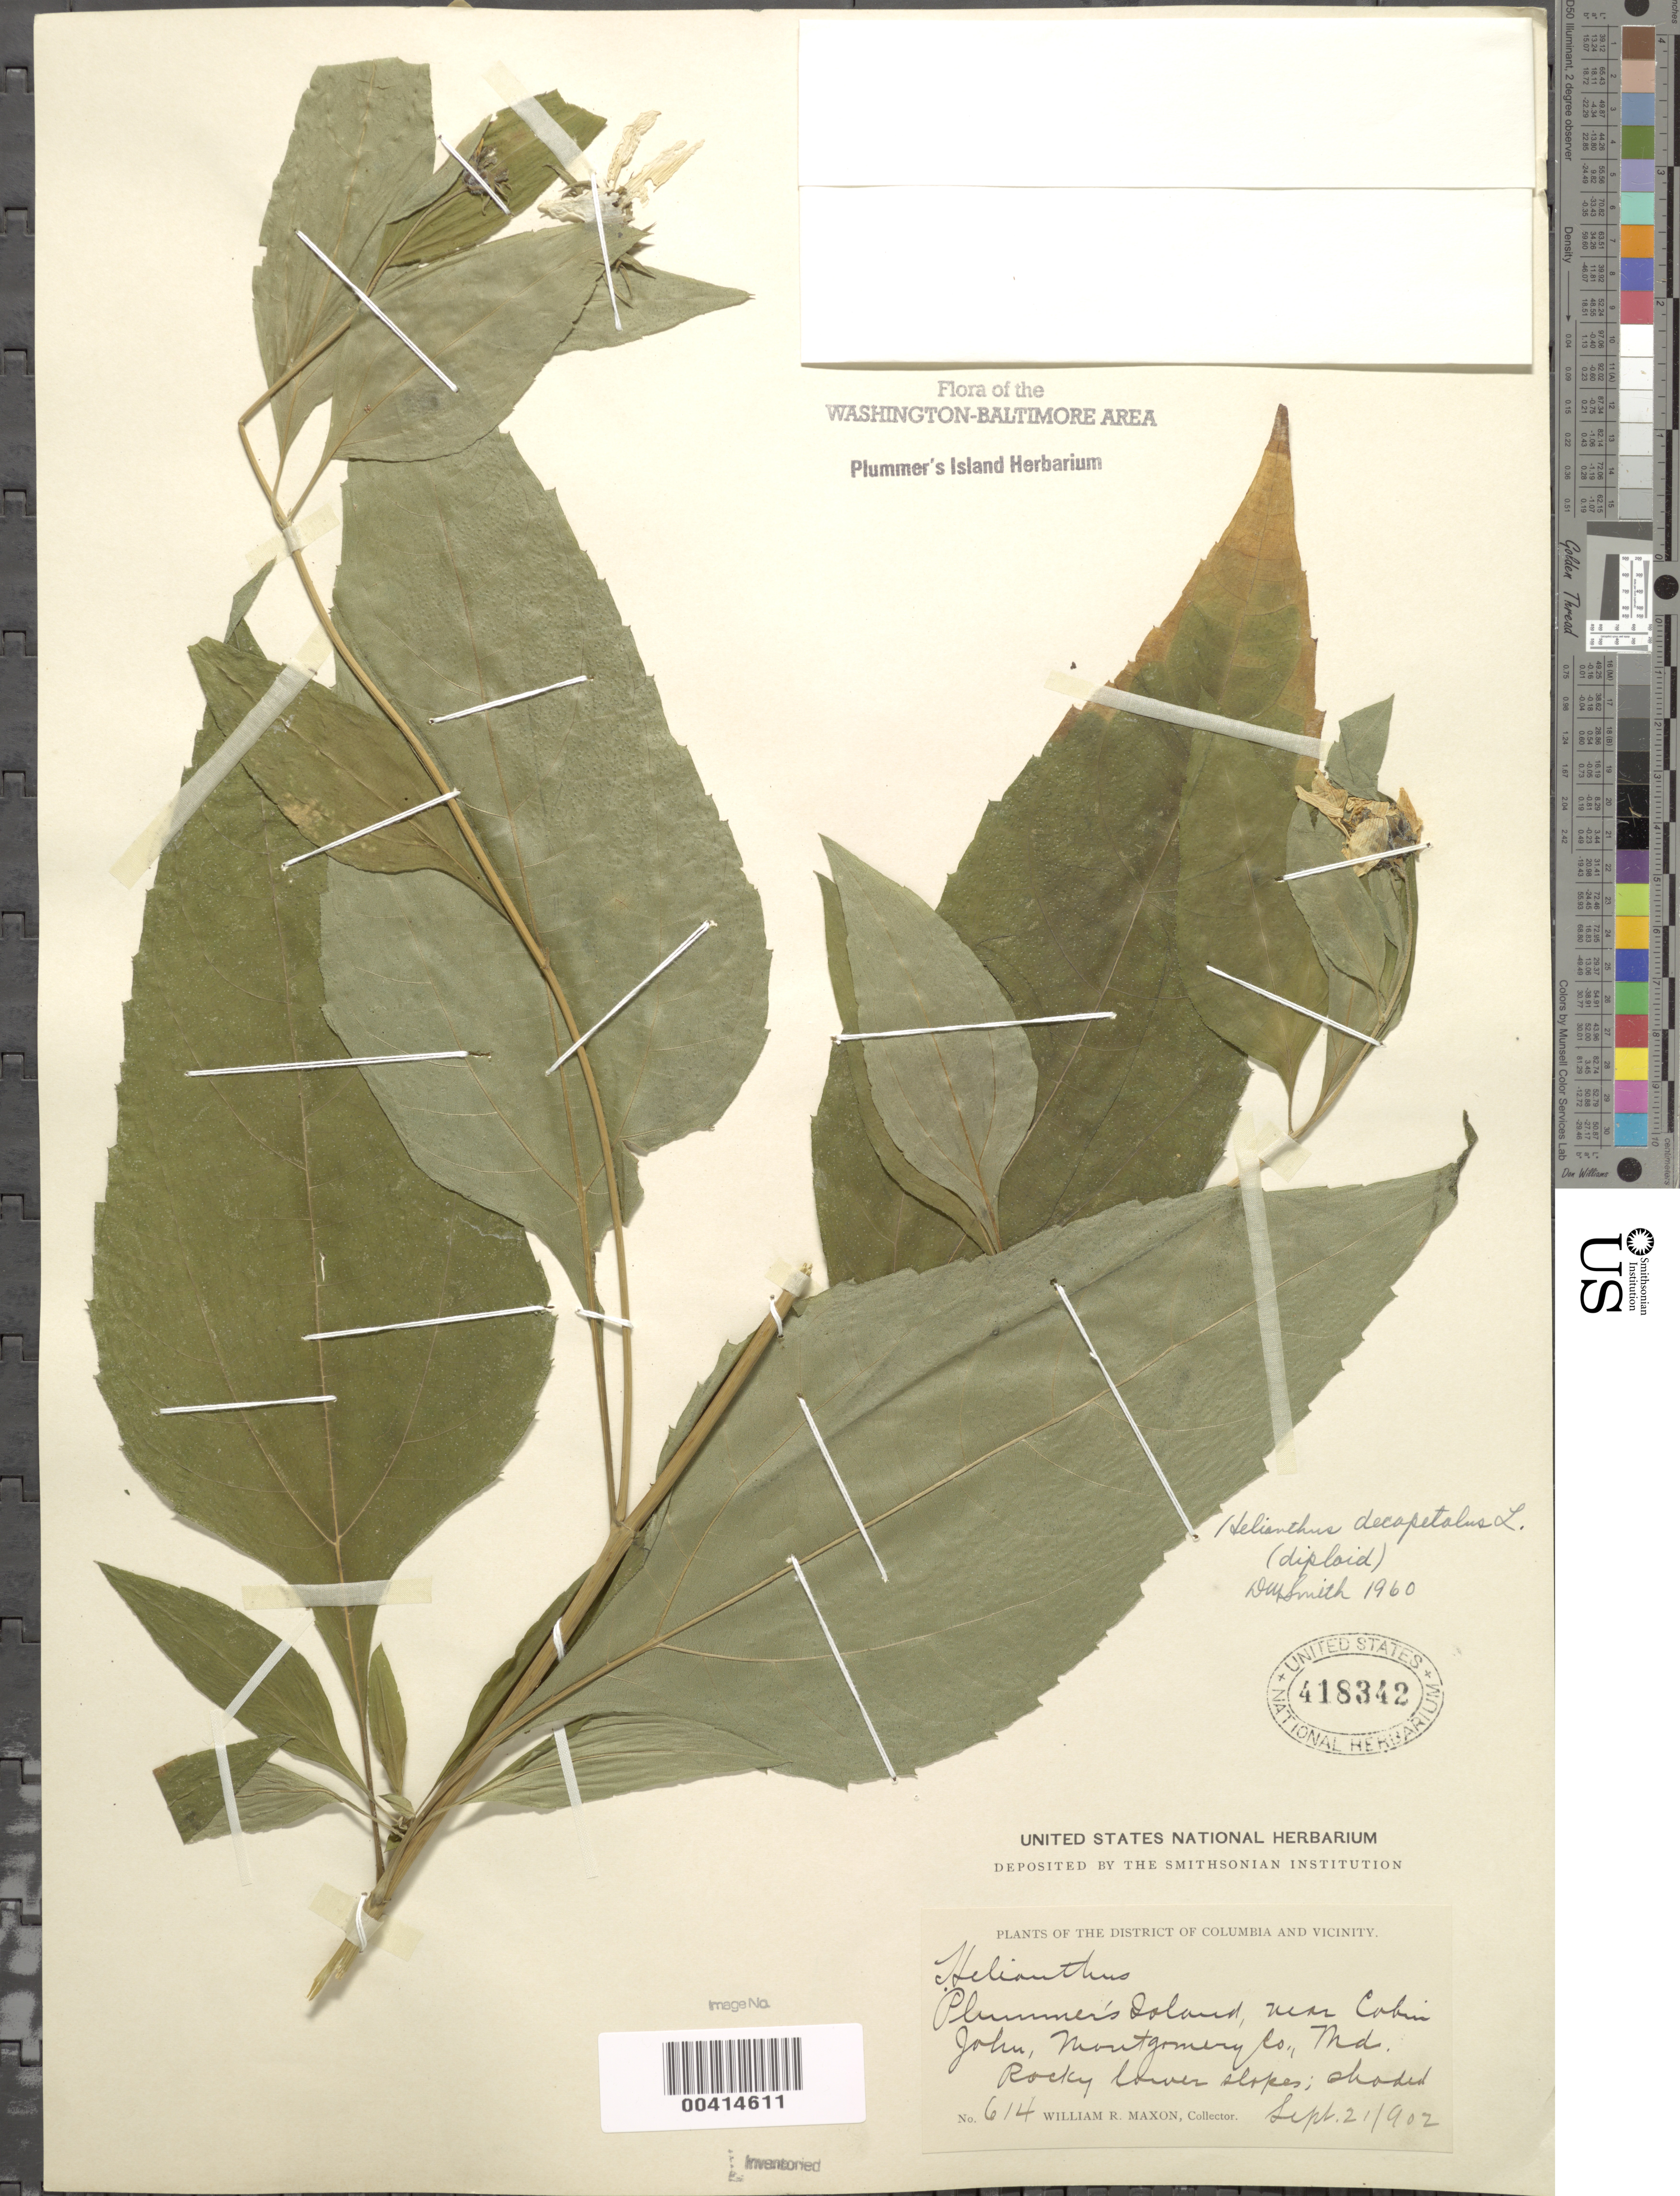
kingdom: Plantae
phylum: Tracheophyta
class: Magnoliopsida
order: Asterales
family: Asteraceae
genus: Helianthus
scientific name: Helianthus decapetalus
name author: L.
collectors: W. R. Maxon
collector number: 614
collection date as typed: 21 Sep 1902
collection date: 1902-09-21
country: United States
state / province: Maryland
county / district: Montgomery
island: Plummers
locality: Plummer's Island C. & O. Canal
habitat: Rocky lower slopes, shaded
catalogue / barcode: US 418342